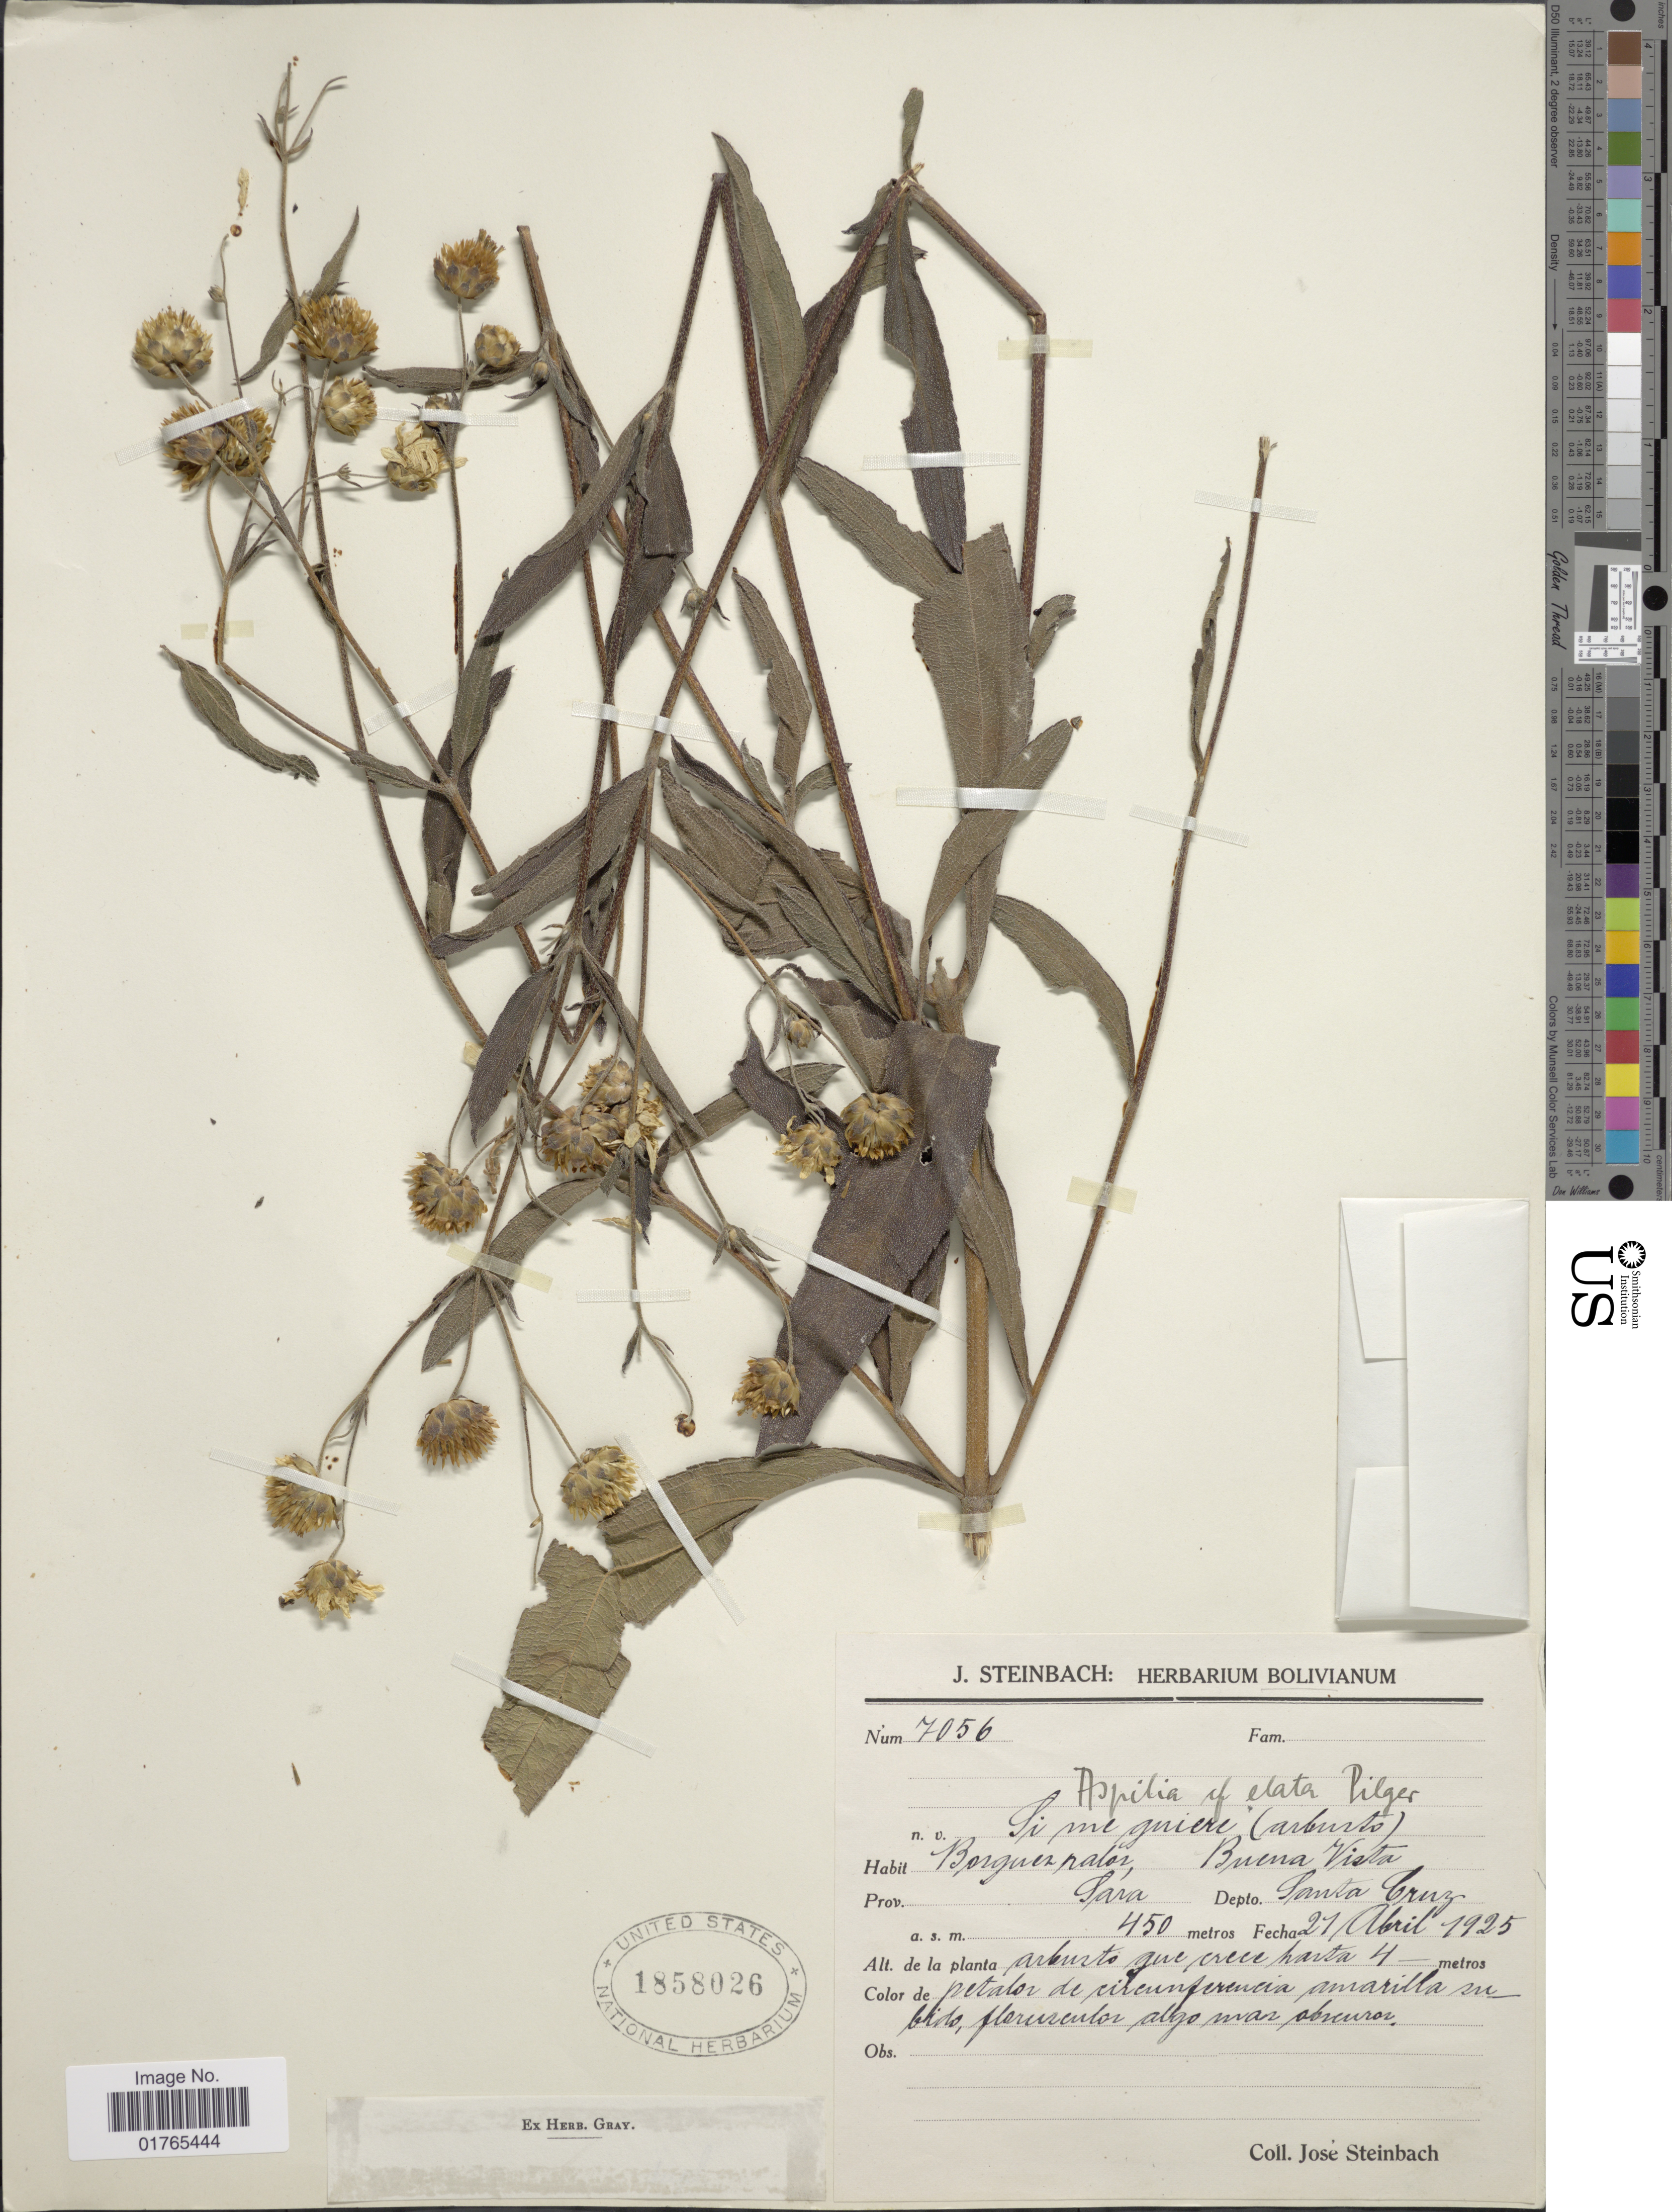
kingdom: Plantae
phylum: Tracheophyta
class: Magnoliopsida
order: Asterales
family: Asteraceae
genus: Aspilia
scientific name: Aspilia elata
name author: Pilg.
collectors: J. Steinbach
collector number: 7056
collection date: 1925-04-27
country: Bolivia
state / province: Santa Cruz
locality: Buena Vista, Prov. Sara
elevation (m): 450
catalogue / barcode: US 1858026